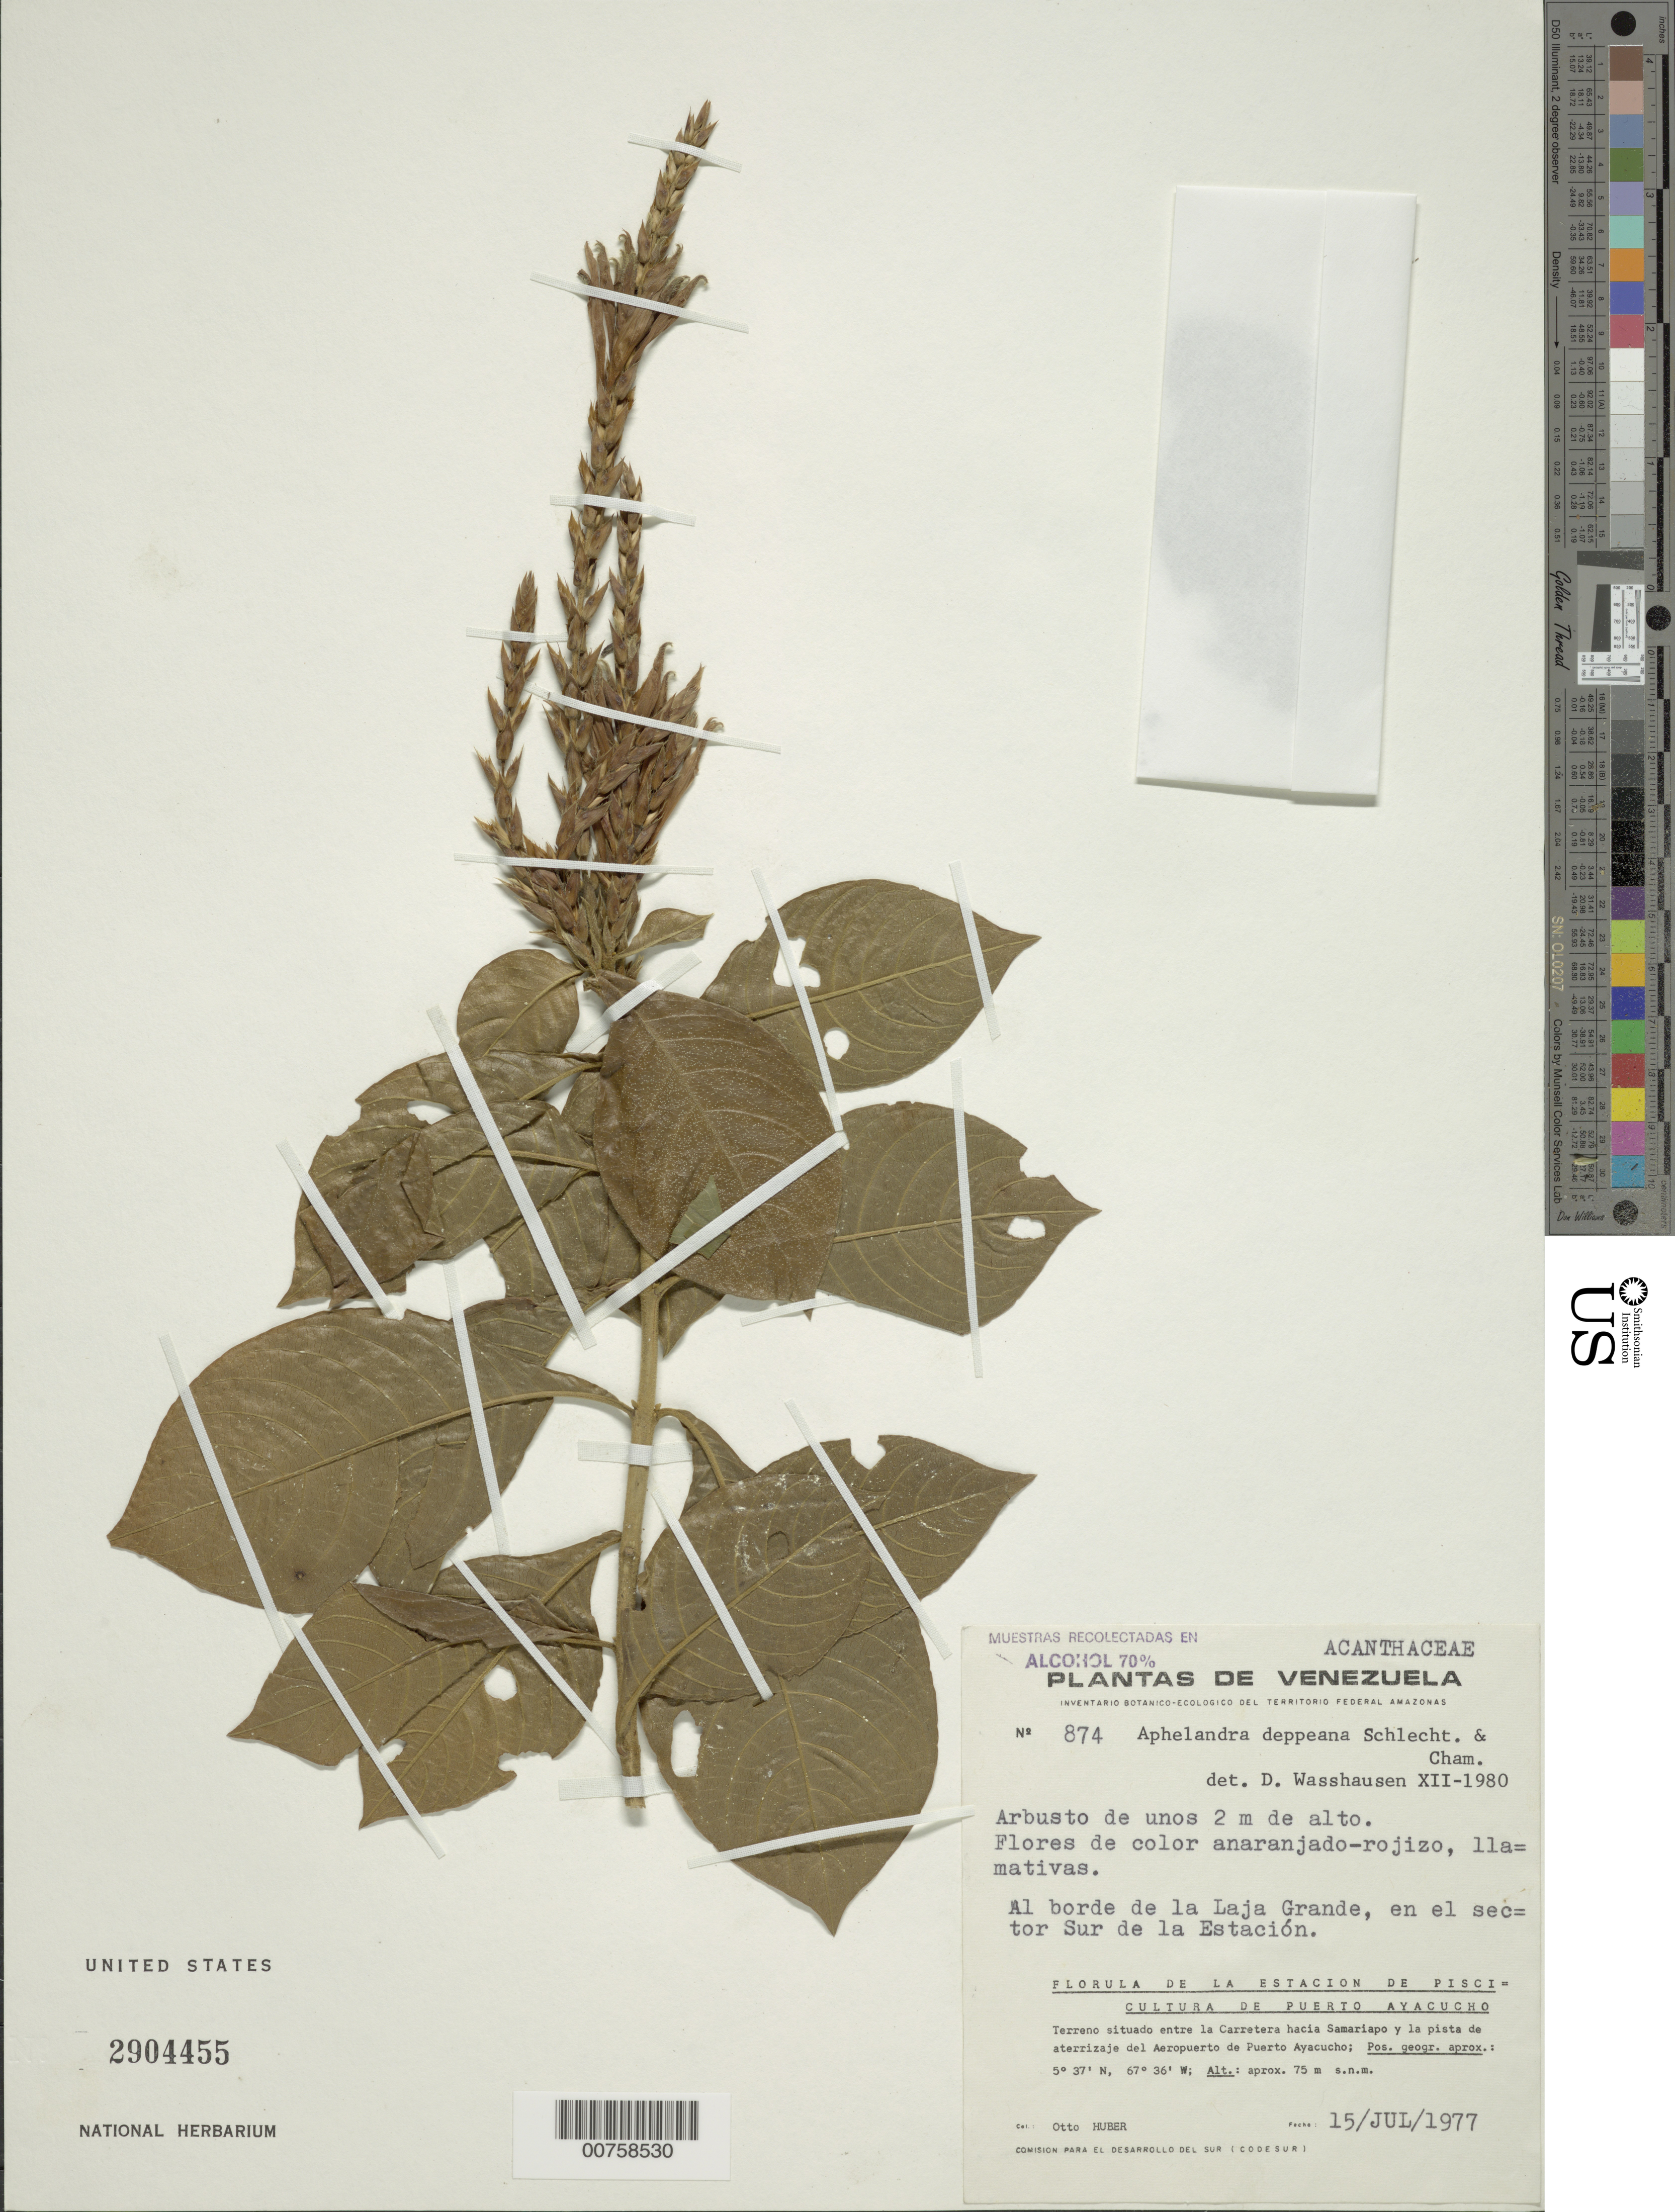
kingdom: Plantae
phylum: Tracheophyta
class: Magnoliopsida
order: Lamiales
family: Acanthaceae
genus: Aphelandra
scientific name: Aphelandra deppeana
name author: Schltdl. & Cham.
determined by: Wasshausen, Dieter C., (BOT), Smithsonian Institution - National Museum of Natural History (UNITED STATES)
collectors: O. Huber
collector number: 874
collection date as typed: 15-Jul-77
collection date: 1977-07-15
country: Venezuela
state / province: Amazonas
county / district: Atures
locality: Puerto Ayacucho, carretera hacia Samariapo y la pista de aterrizaje del Aeropuerto de Puerto Ayacucho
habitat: Borde de la laja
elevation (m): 75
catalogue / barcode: US 2904455